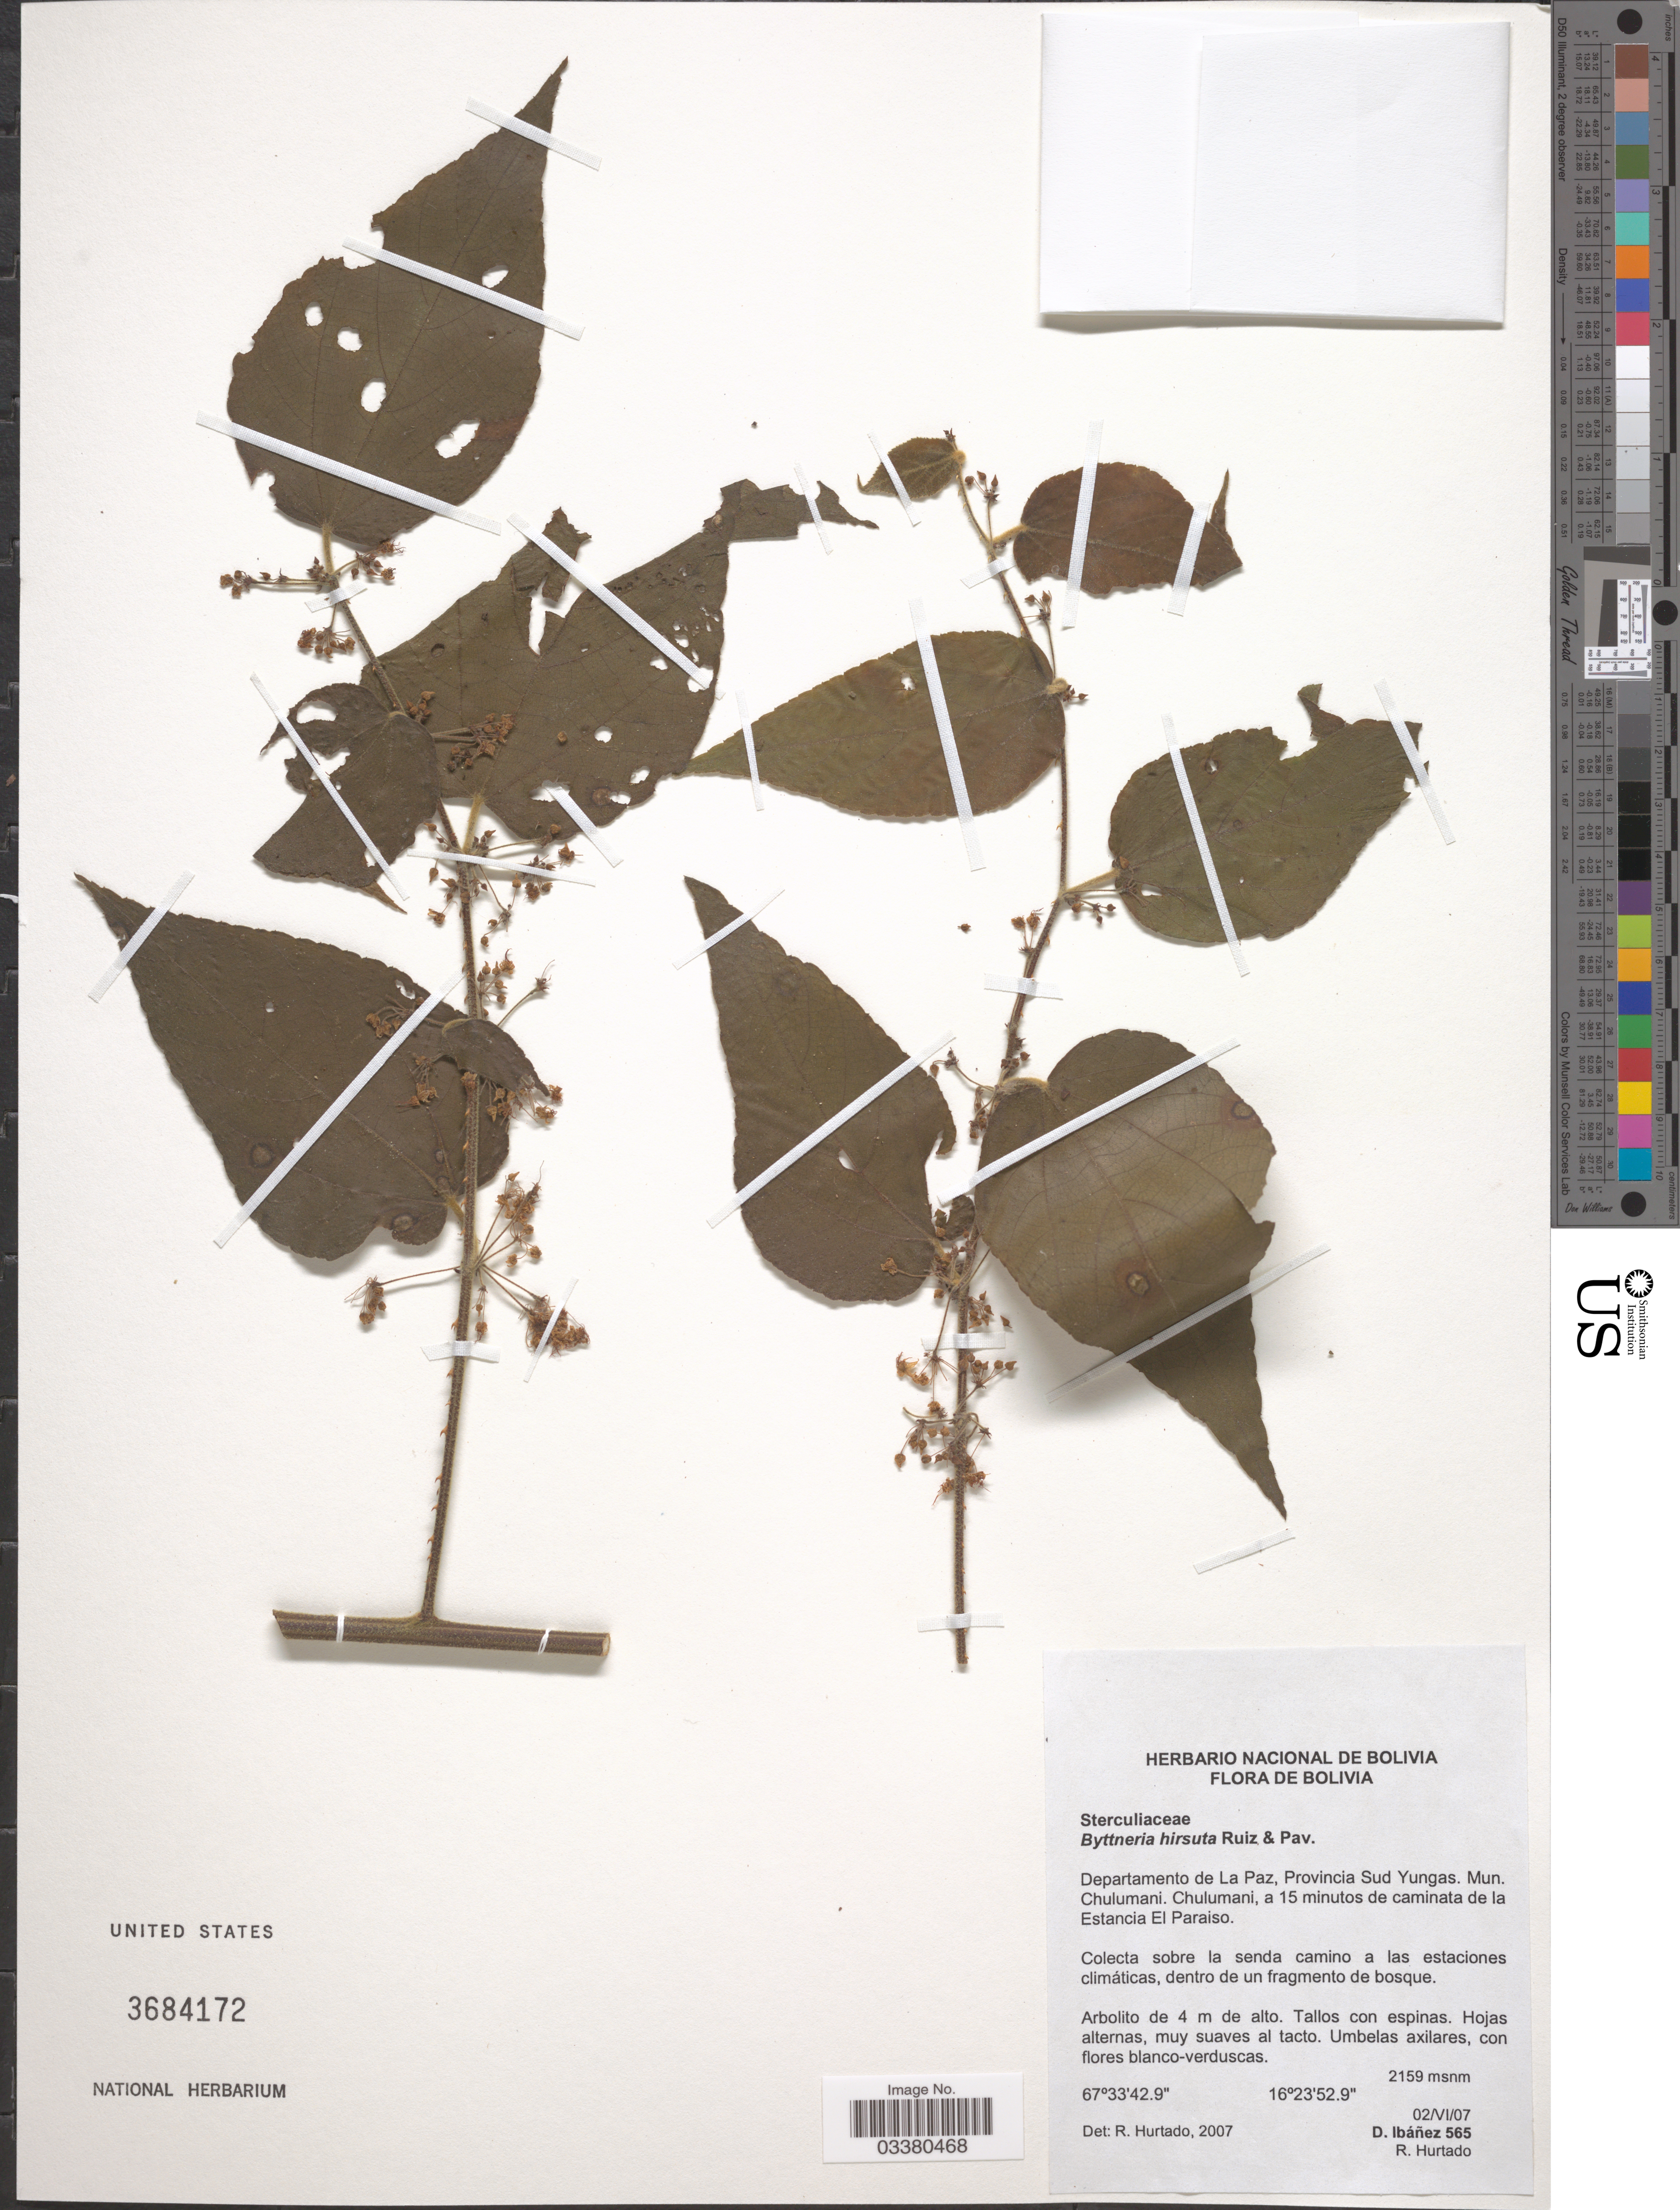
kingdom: Plantae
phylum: Tracheophyta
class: Magnoliopsida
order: Malvales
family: Malvaceae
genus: Byttneria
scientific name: Byttneria hirsuta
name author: Ruiz & Pav.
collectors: D. Ibáñez & R. Hurtado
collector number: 565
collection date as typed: Transcribed d/m/y: 2/6/7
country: Bolivia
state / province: La Paz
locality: Departamento de La Paz, Provincia Sud Yungas. Mun. Chulumani, Chulumani, a 15 minutos de caminata de la Estancia El Paraiso.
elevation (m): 2159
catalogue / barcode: US 3684172